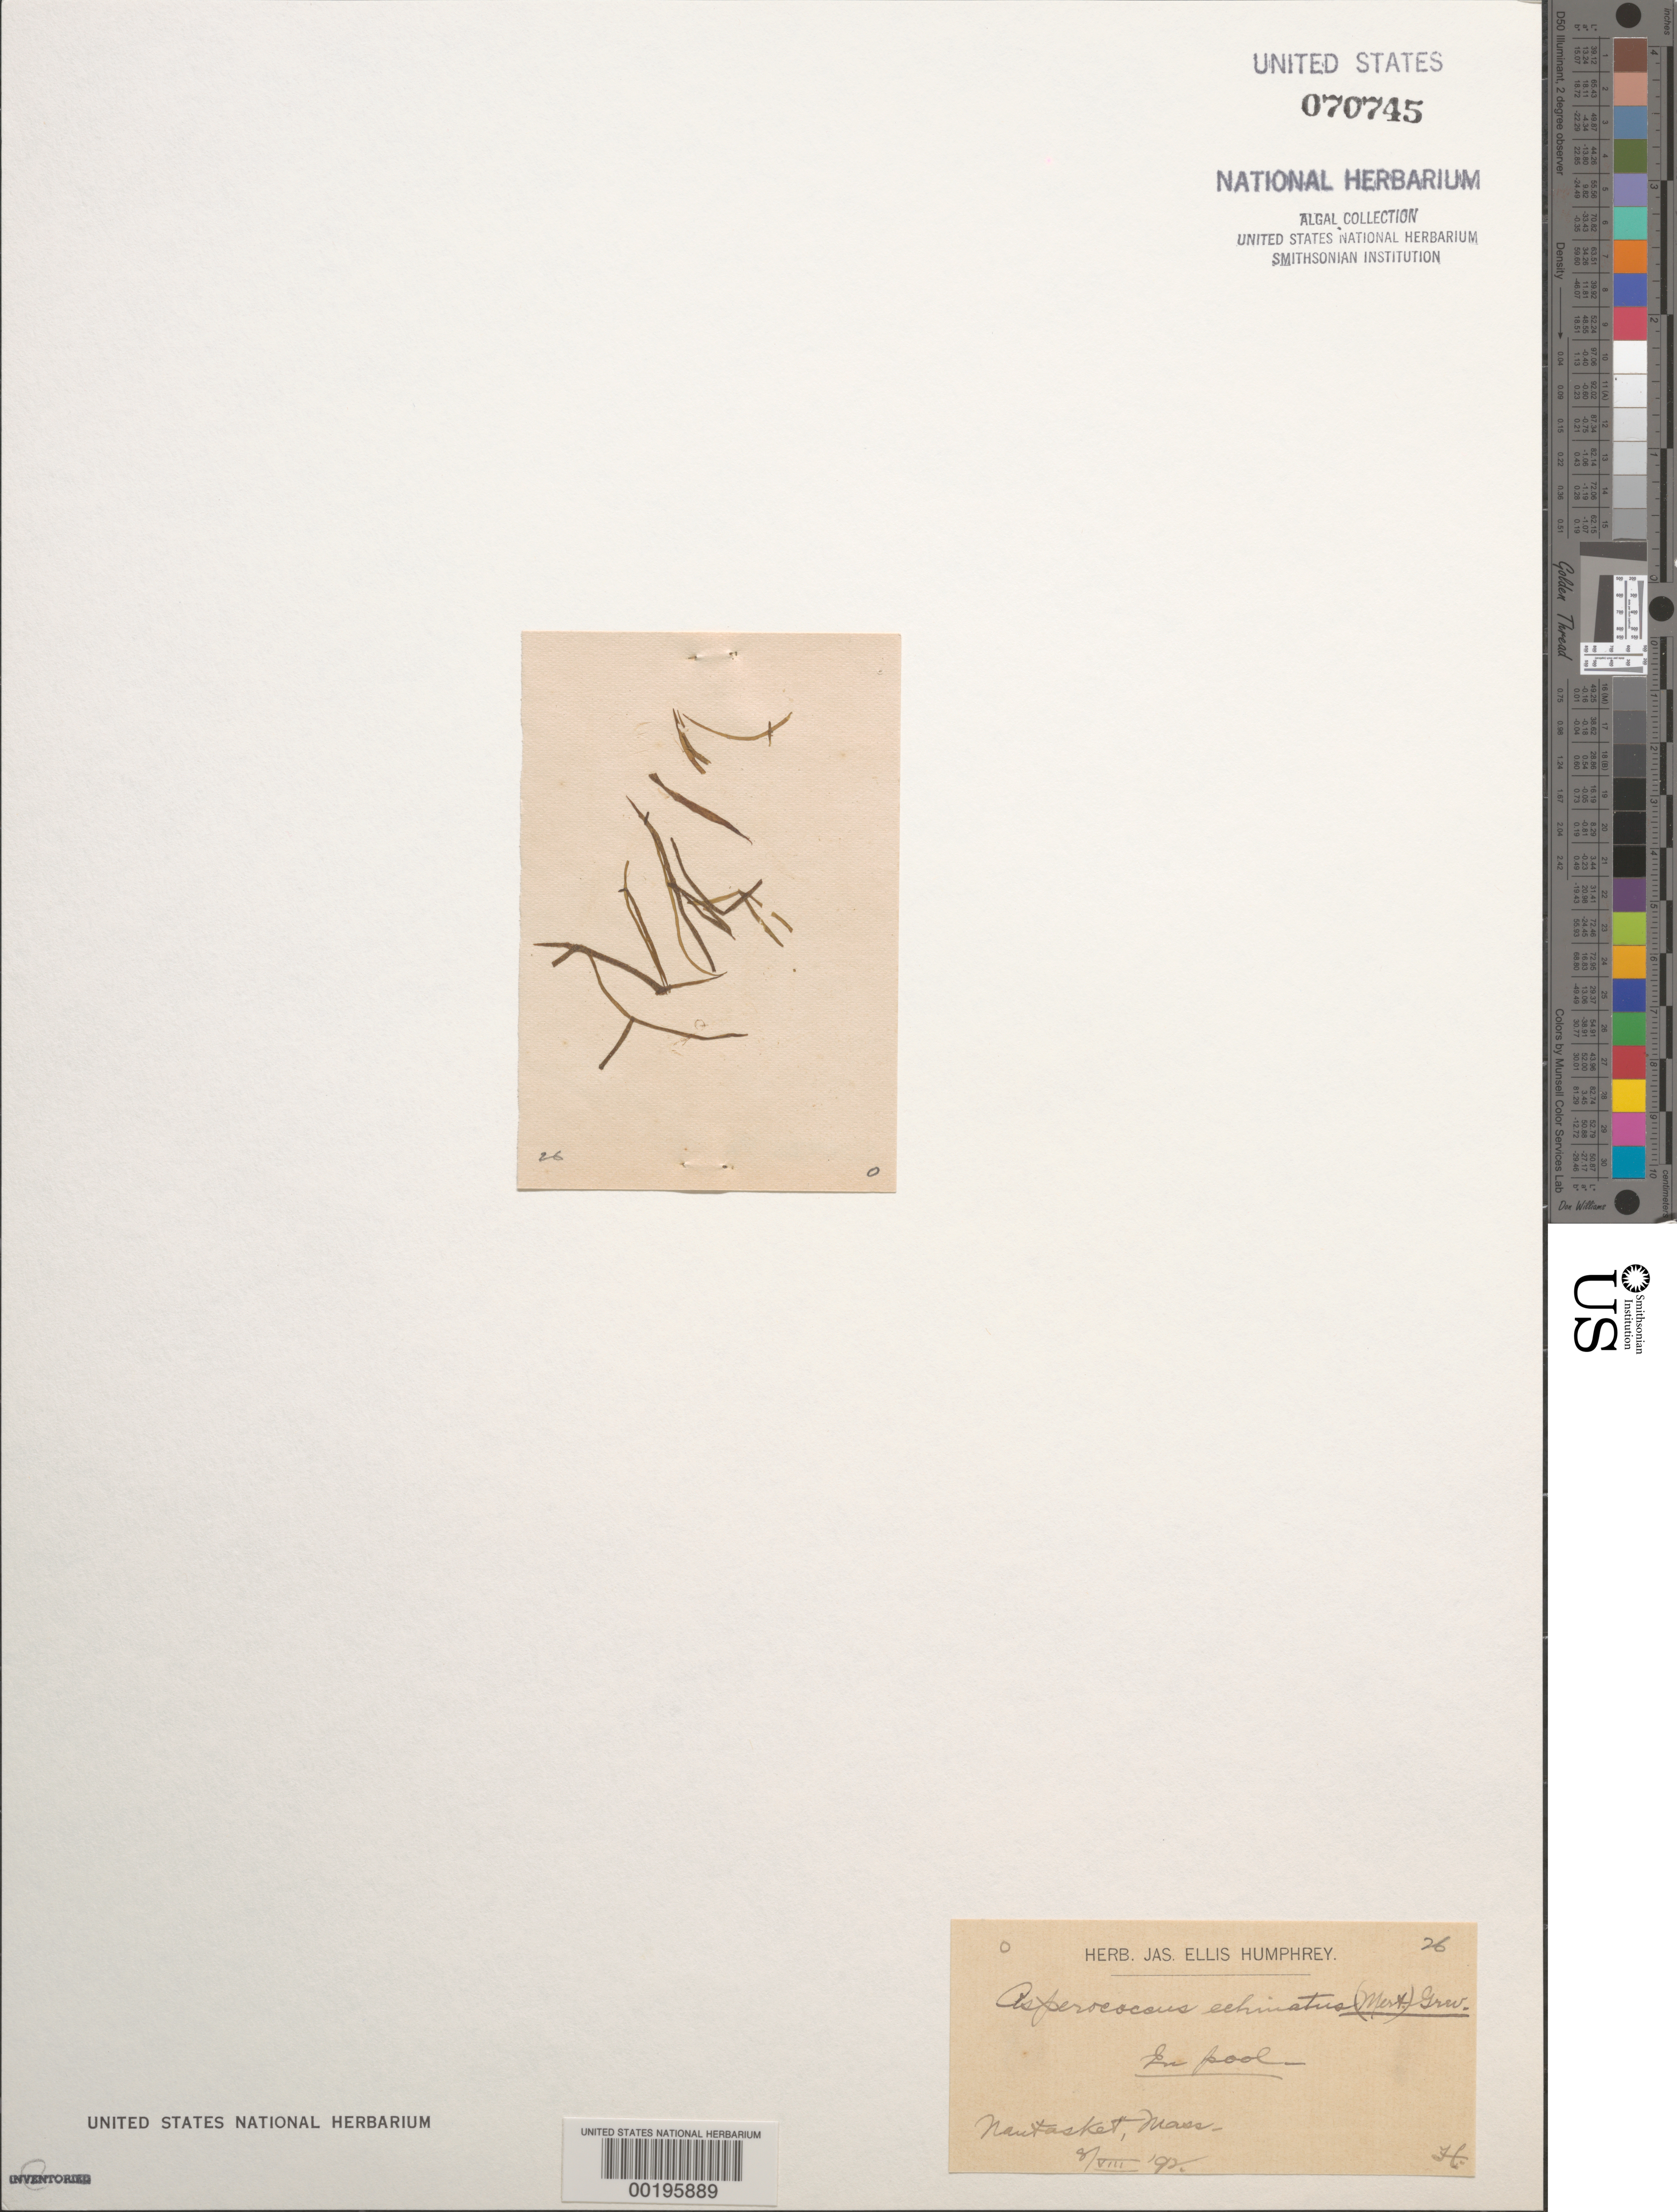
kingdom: Chromista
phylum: Ochrophyta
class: Phaeophyceae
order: Ectocarpales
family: Chordariaceae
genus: Asperococcus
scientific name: Asperococcus fistulosus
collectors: J. Humphrey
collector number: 26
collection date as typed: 08 Aug 1892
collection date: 1892-08-08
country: United States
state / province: Massachusetts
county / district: Plymouth County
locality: Nantasket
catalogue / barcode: US 70745